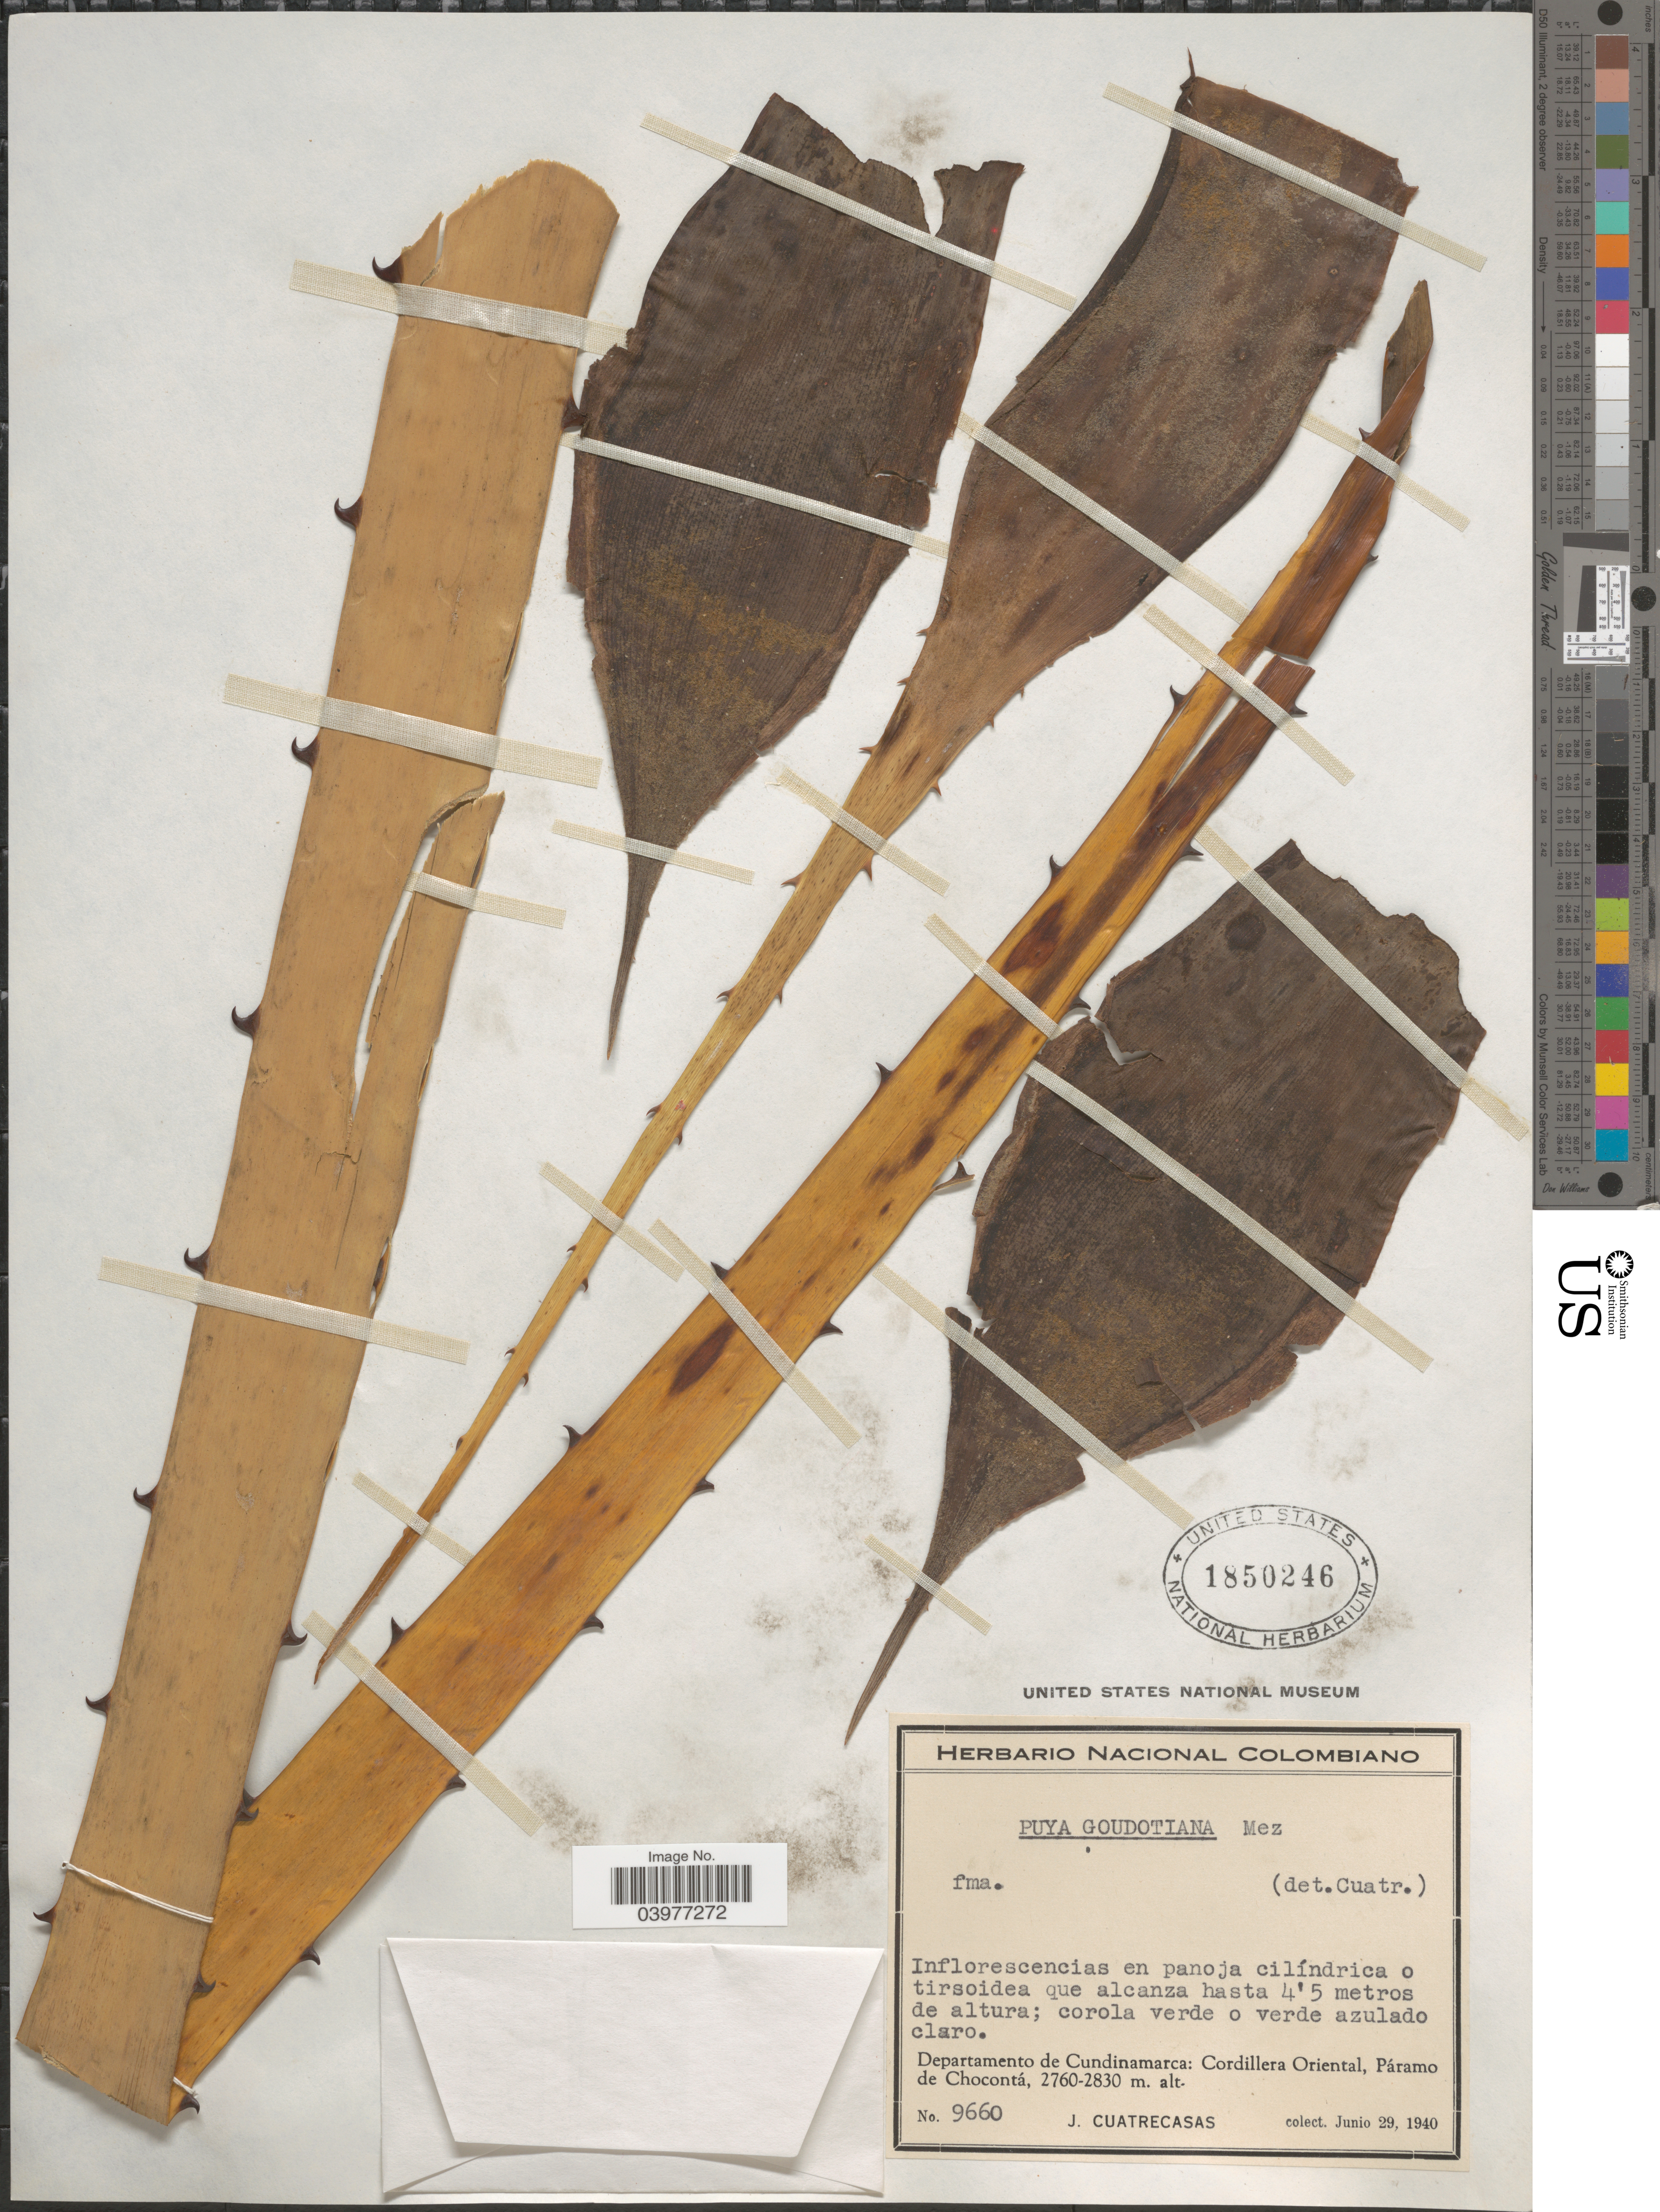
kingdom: Plantae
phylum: Tracheophyta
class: Liliopsida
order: Poales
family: Bromeliaceae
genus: Puya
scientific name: Puya goudotiana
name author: Mez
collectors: J. Cuatrecasas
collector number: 9660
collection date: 1940-06-29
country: Colombia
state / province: Cundinamarca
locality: Departamento de Cundinamarca: Cordillera Oriental, Páramo de Chocontá.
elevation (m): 2760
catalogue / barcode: US 1850246